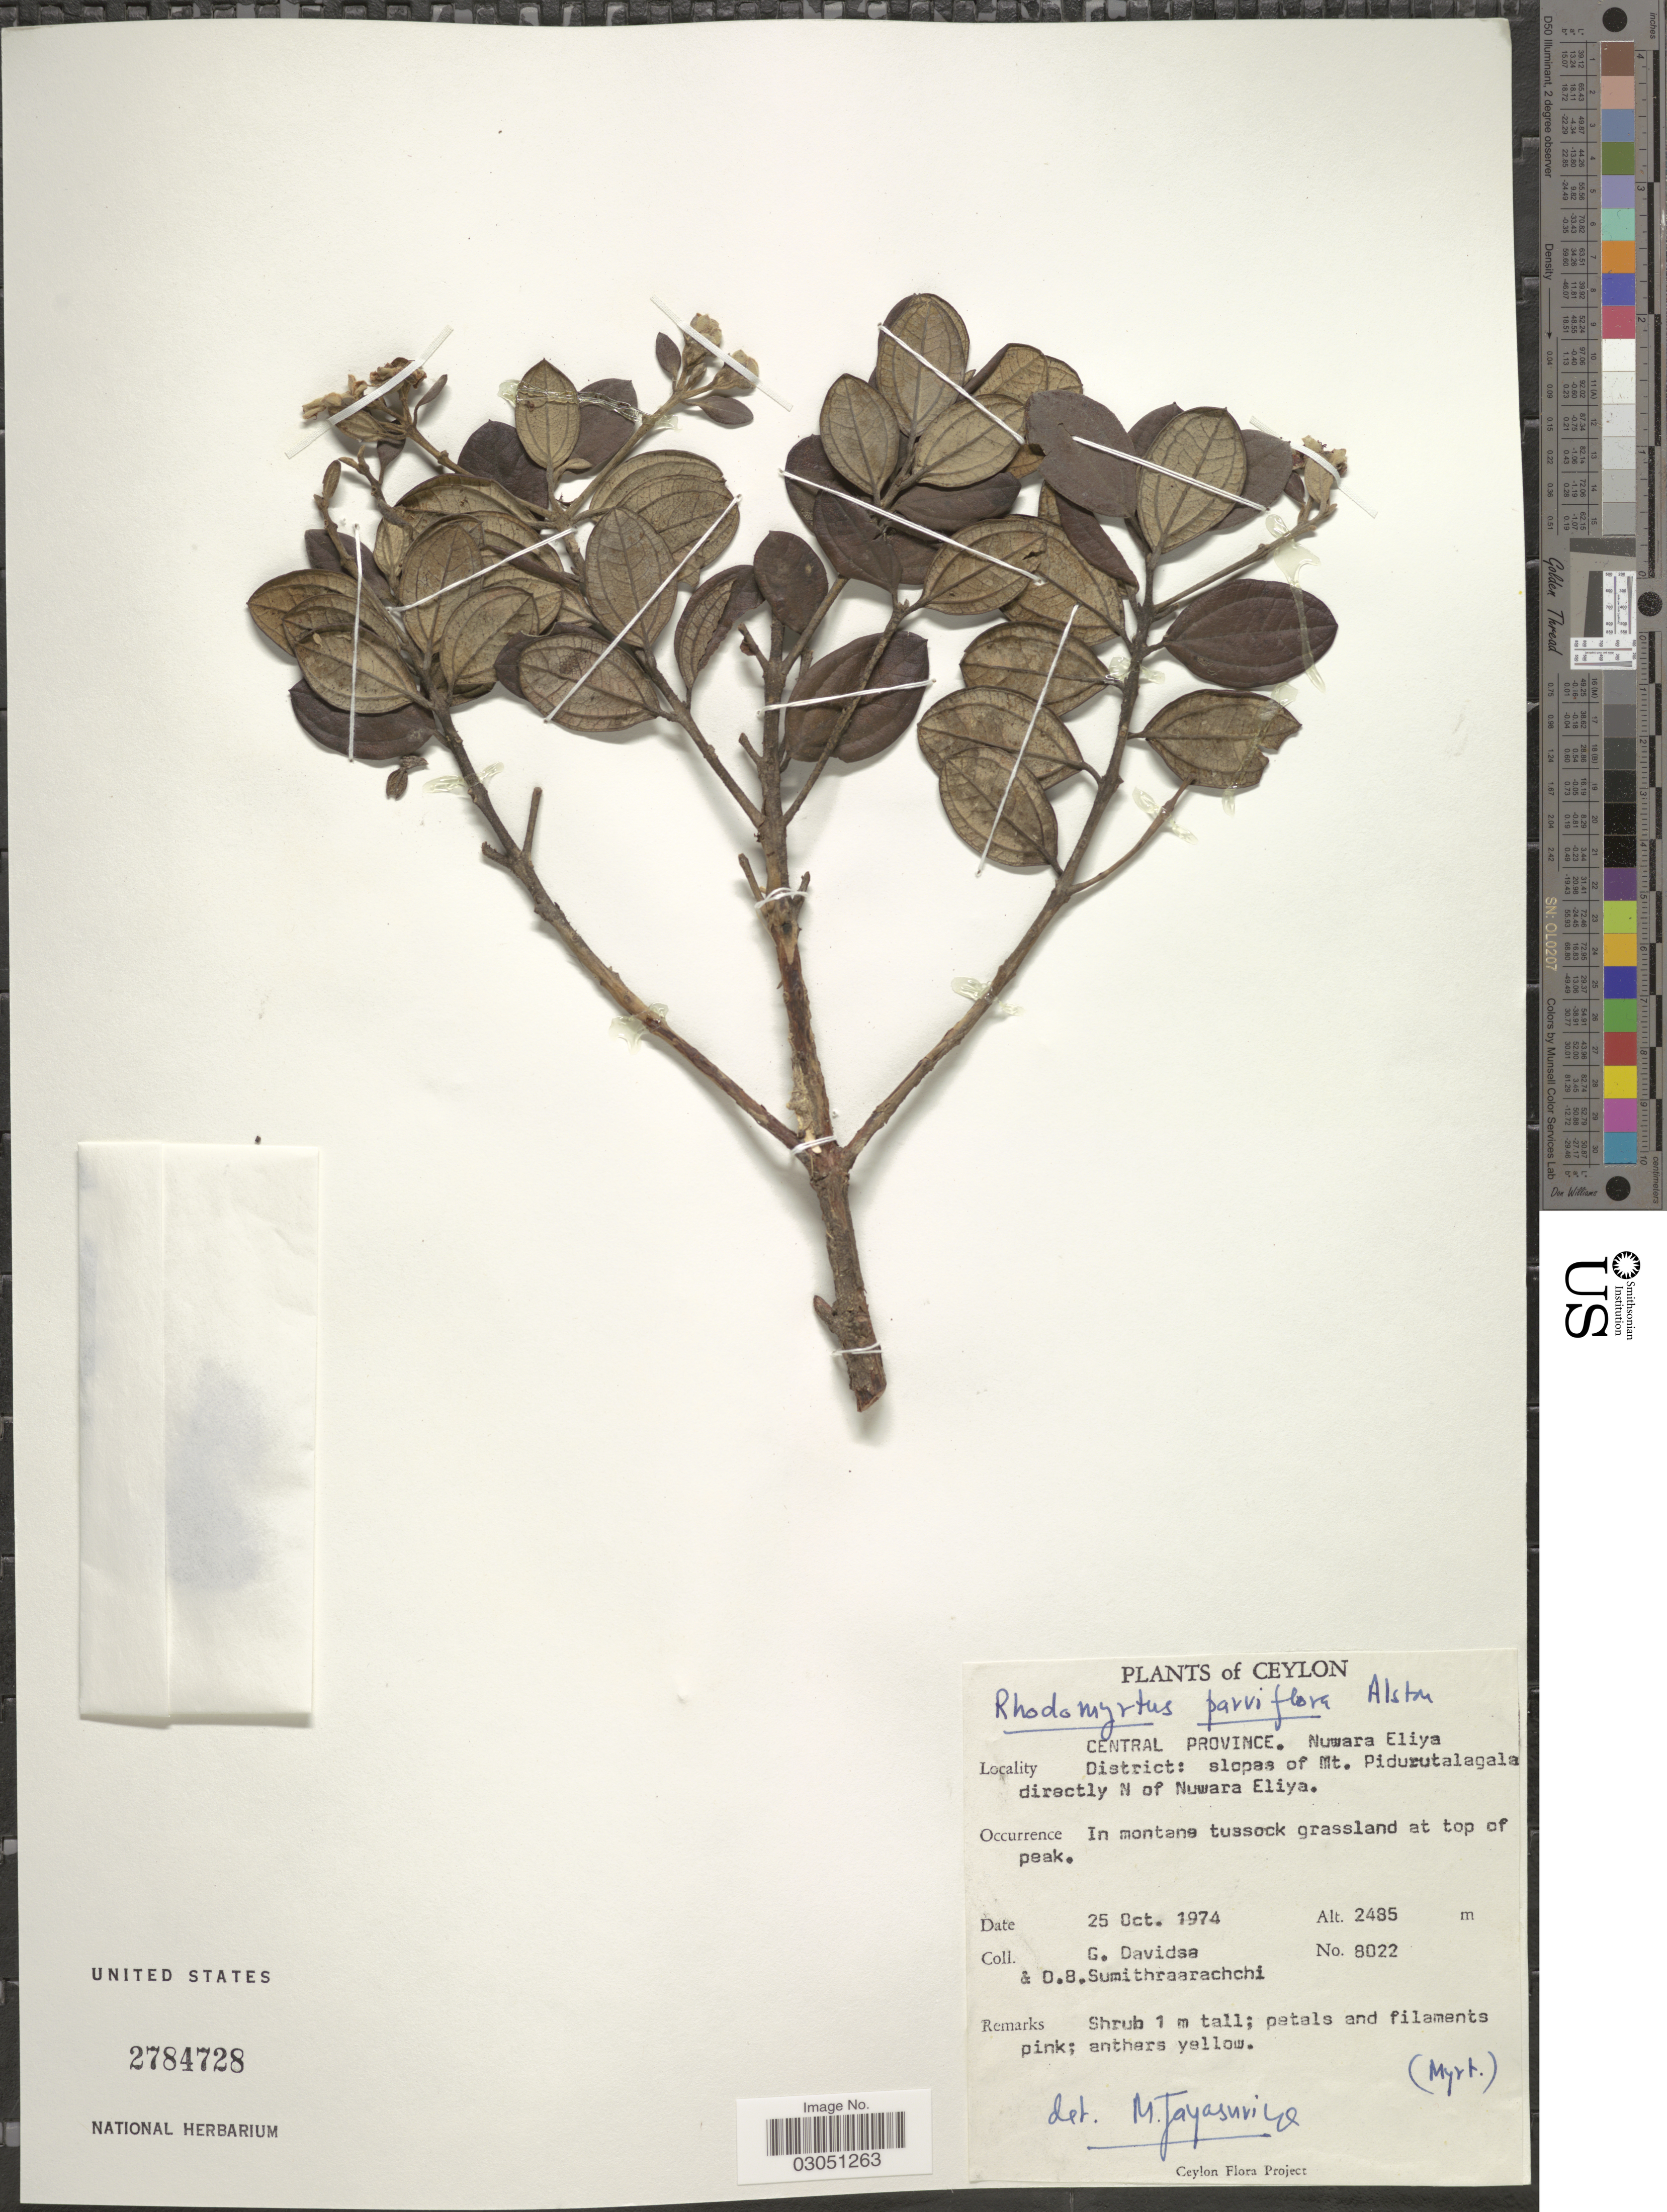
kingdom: Plantae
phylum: Tracheophyta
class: Magnoliopsida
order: Myrtales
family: Myrtaceae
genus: Rhodomyrtus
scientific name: Rhodomyrtus parviflora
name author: Alston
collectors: G. Davidse & D. B. Sumithraarachchi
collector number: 8022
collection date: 1974-10-25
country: Sri Lanka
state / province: Central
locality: Ceylon, Nuwara Eliya District: slopes of Mt. Pidurutalagala directly N of Nuwara Eliya District.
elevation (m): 2485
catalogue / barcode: US 2784728